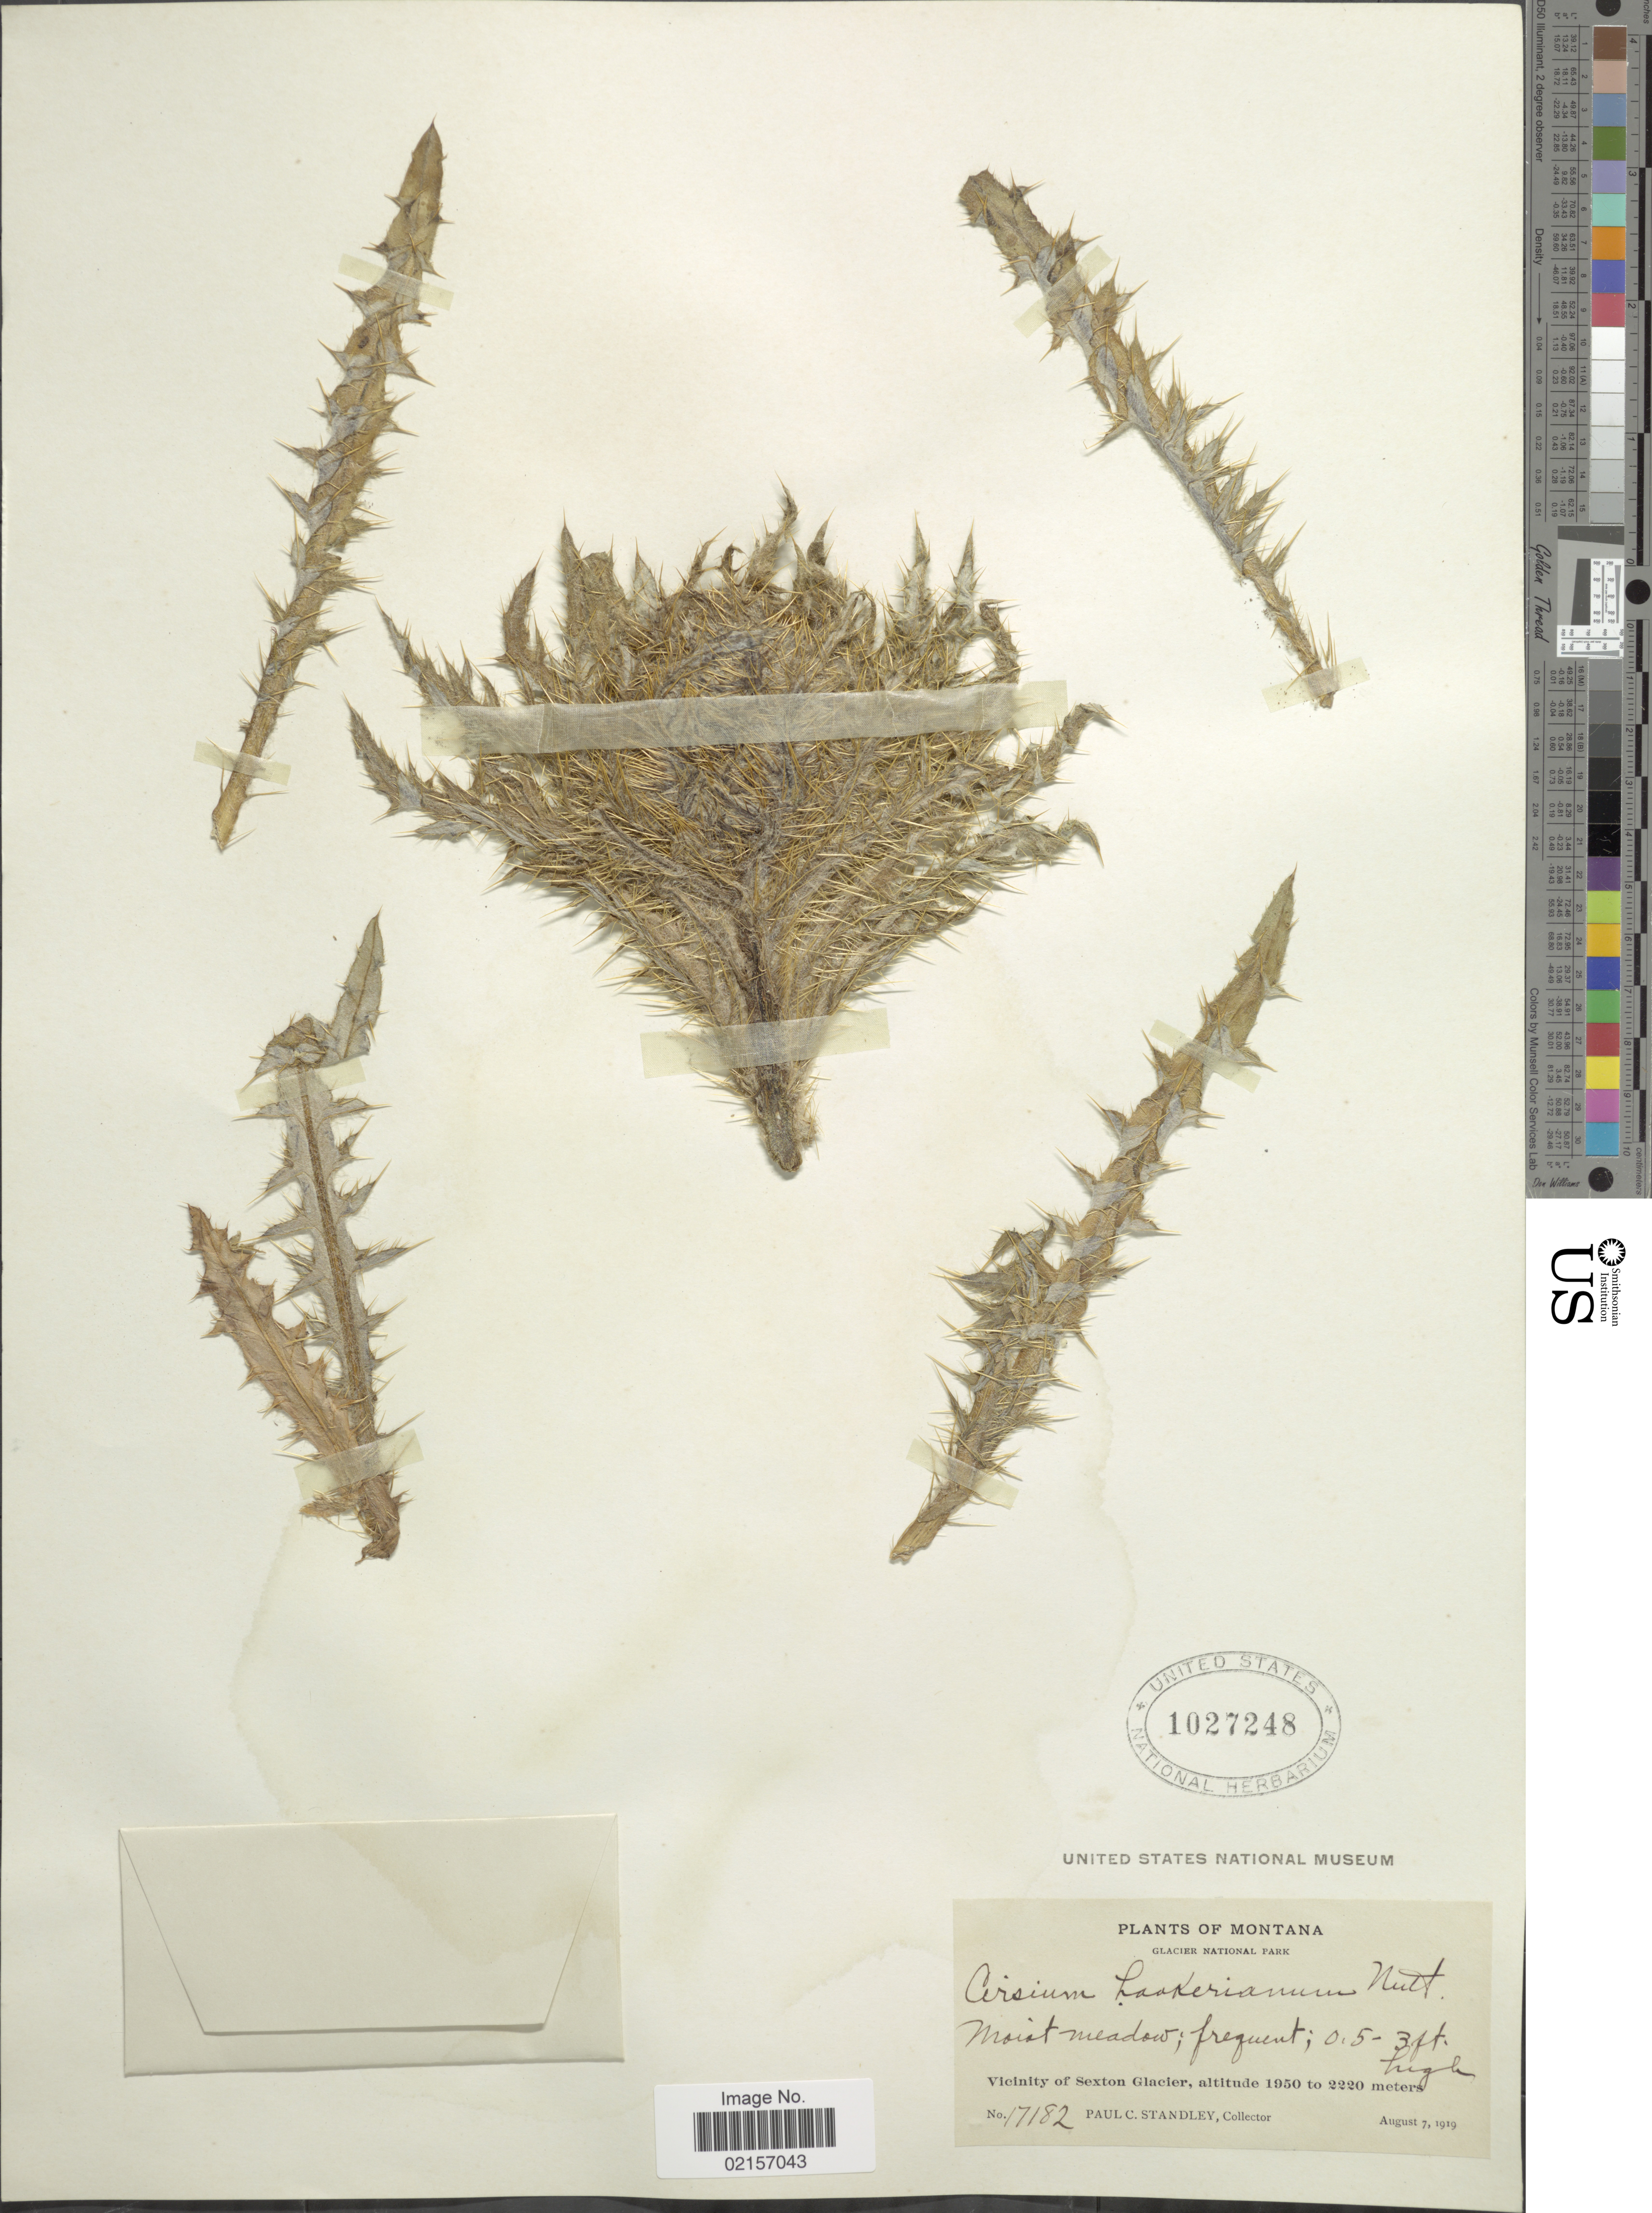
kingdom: Plantae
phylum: Tracheophyta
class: Magnoliopsida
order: Asterales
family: Asteraceae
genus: Cirsium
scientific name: Cirsium hookerianum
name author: Nutt.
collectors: P. C. Standley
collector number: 17182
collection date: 1919-08-07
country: United States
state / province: Montana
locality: Moist meadow, Vicinity of Sexton Glacier, Glacier National Park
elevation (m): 1950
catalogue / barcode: US 1027248